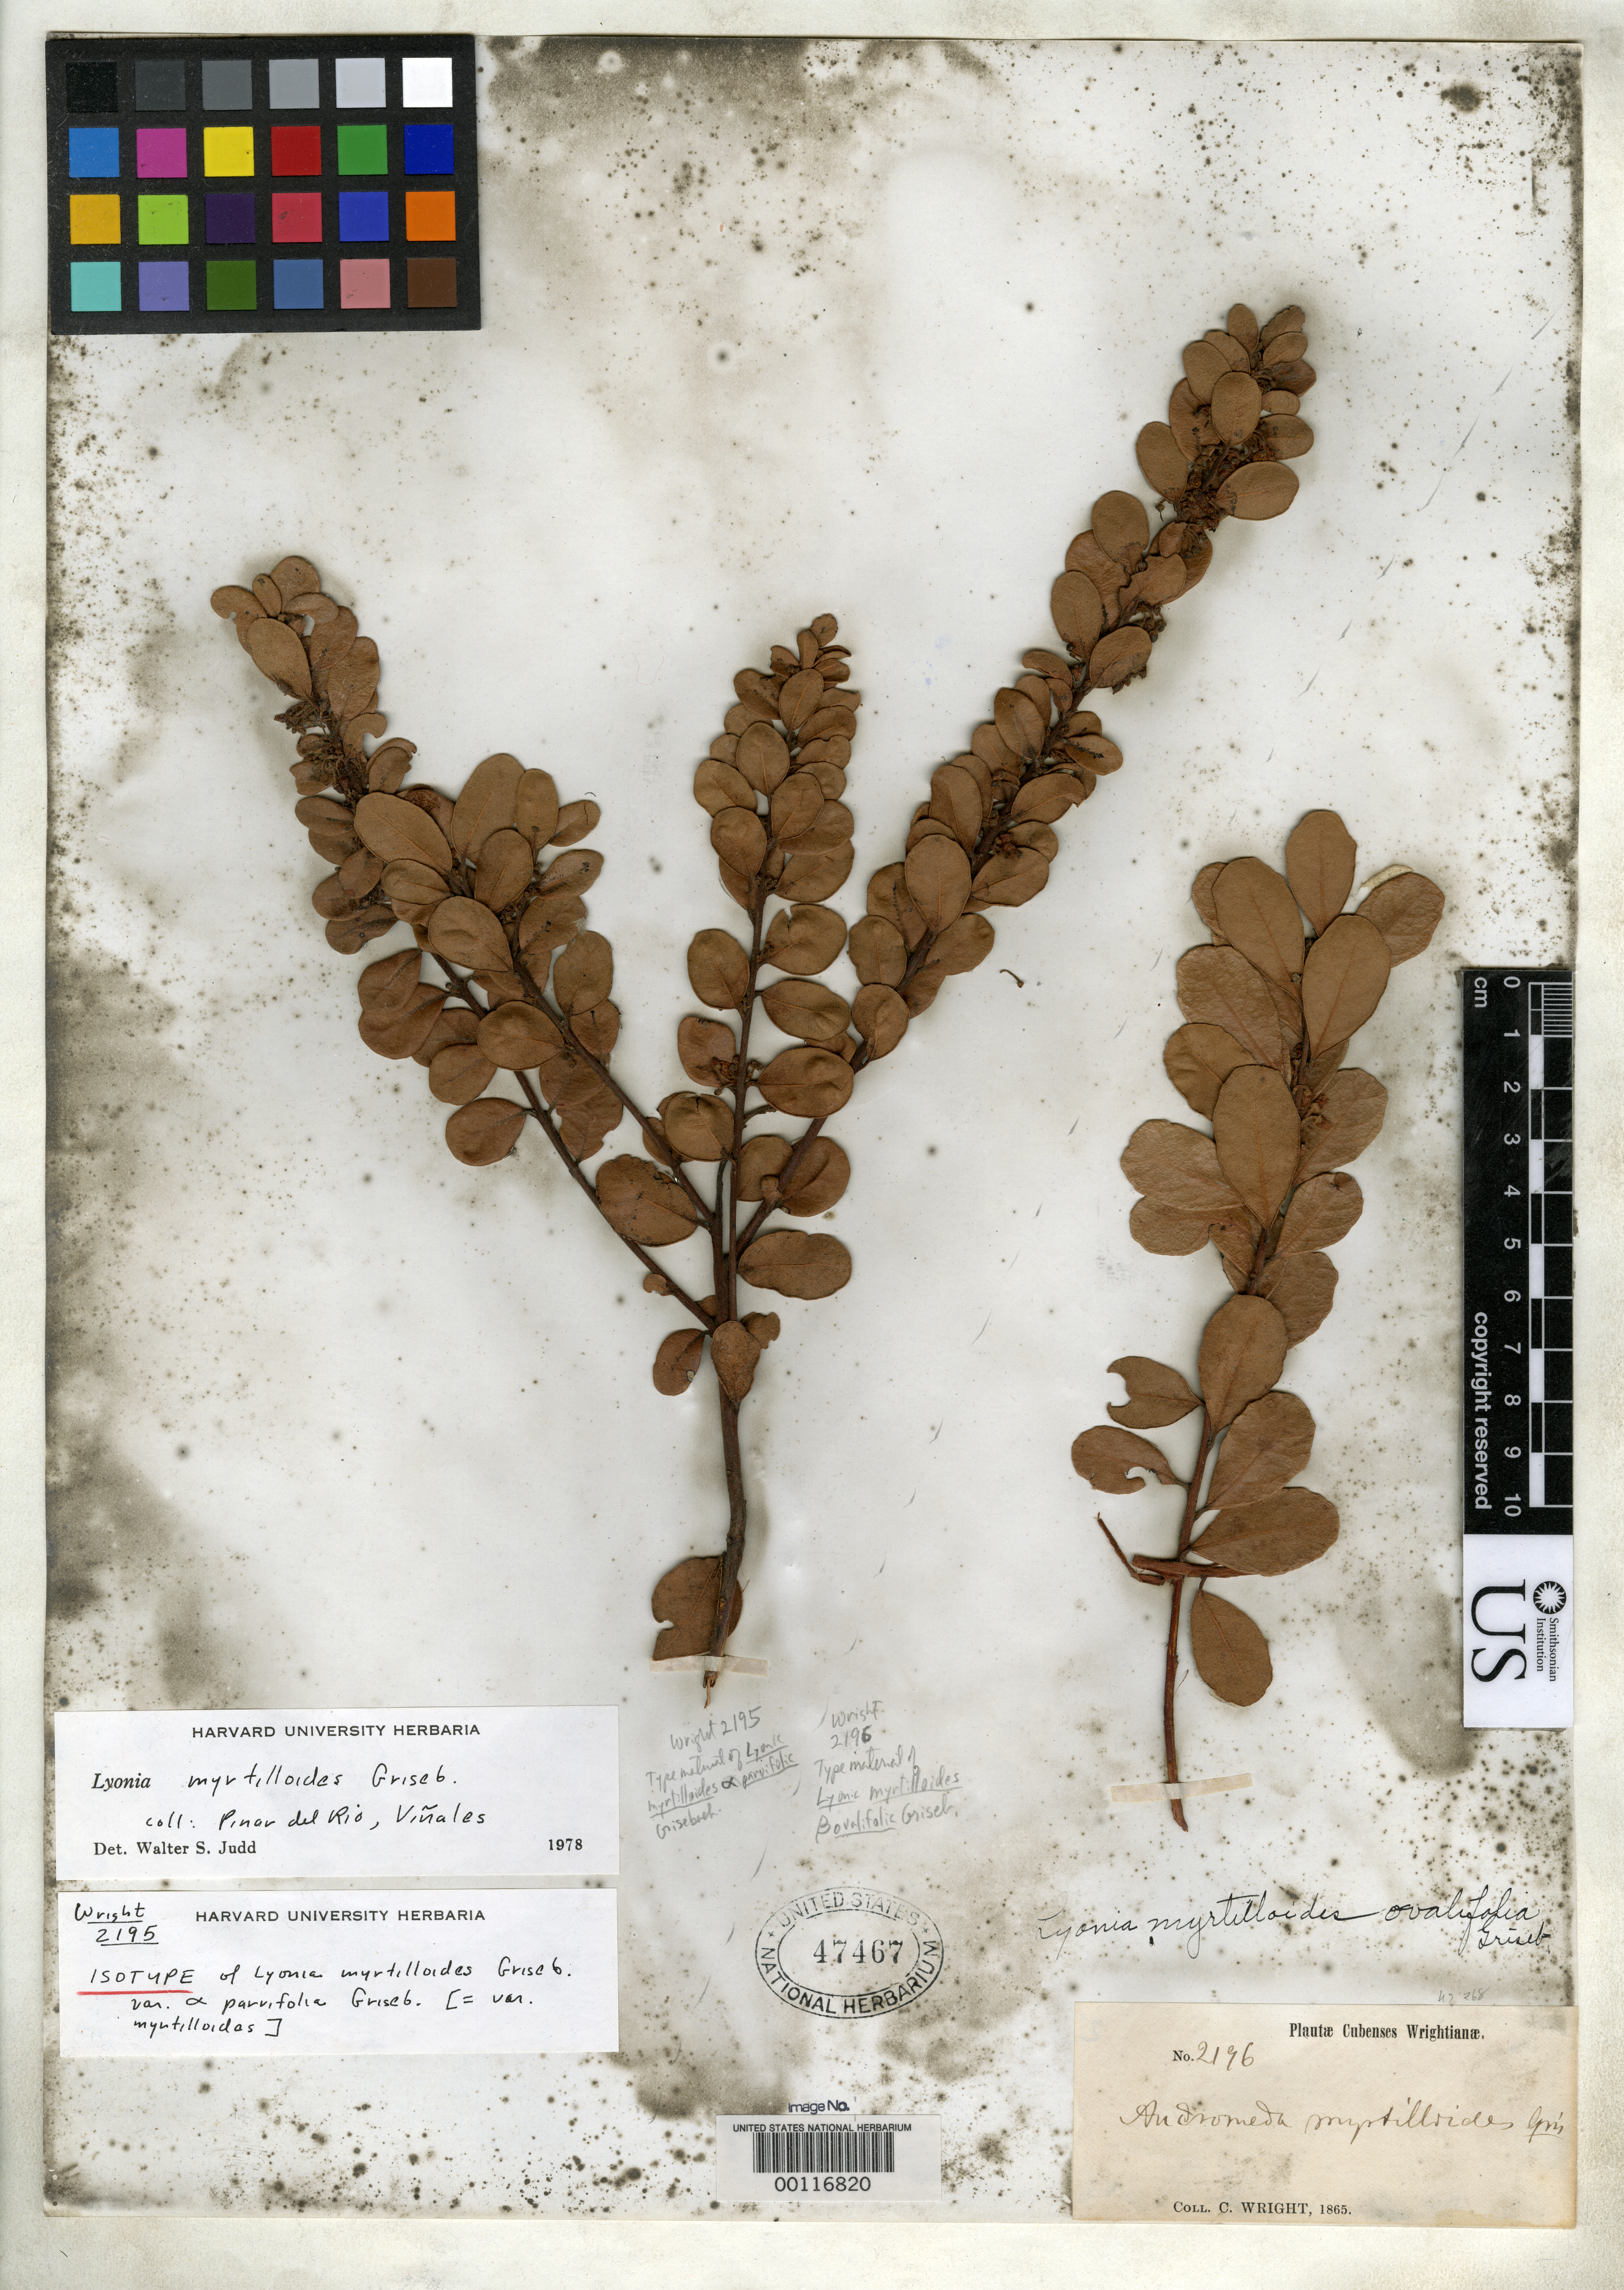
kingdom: Plantae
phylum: Tracheophyta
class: Magnoliopsida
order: Ericales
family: Ericaceae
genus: Lyonia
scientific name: Lyonia myrtilloides var. ovalifolia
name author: Griseb.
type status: Isosyntype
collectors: C. Wright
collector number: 2196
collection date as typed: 1865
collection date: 1865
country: Cuba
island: Greater Antilles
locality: Western Cuba.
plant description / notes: Specimen labeled as Wright 2196 but apparently mounted with both Wright 2195 and 2196, respectively the types of two different varietal names.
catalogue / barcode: US 47467